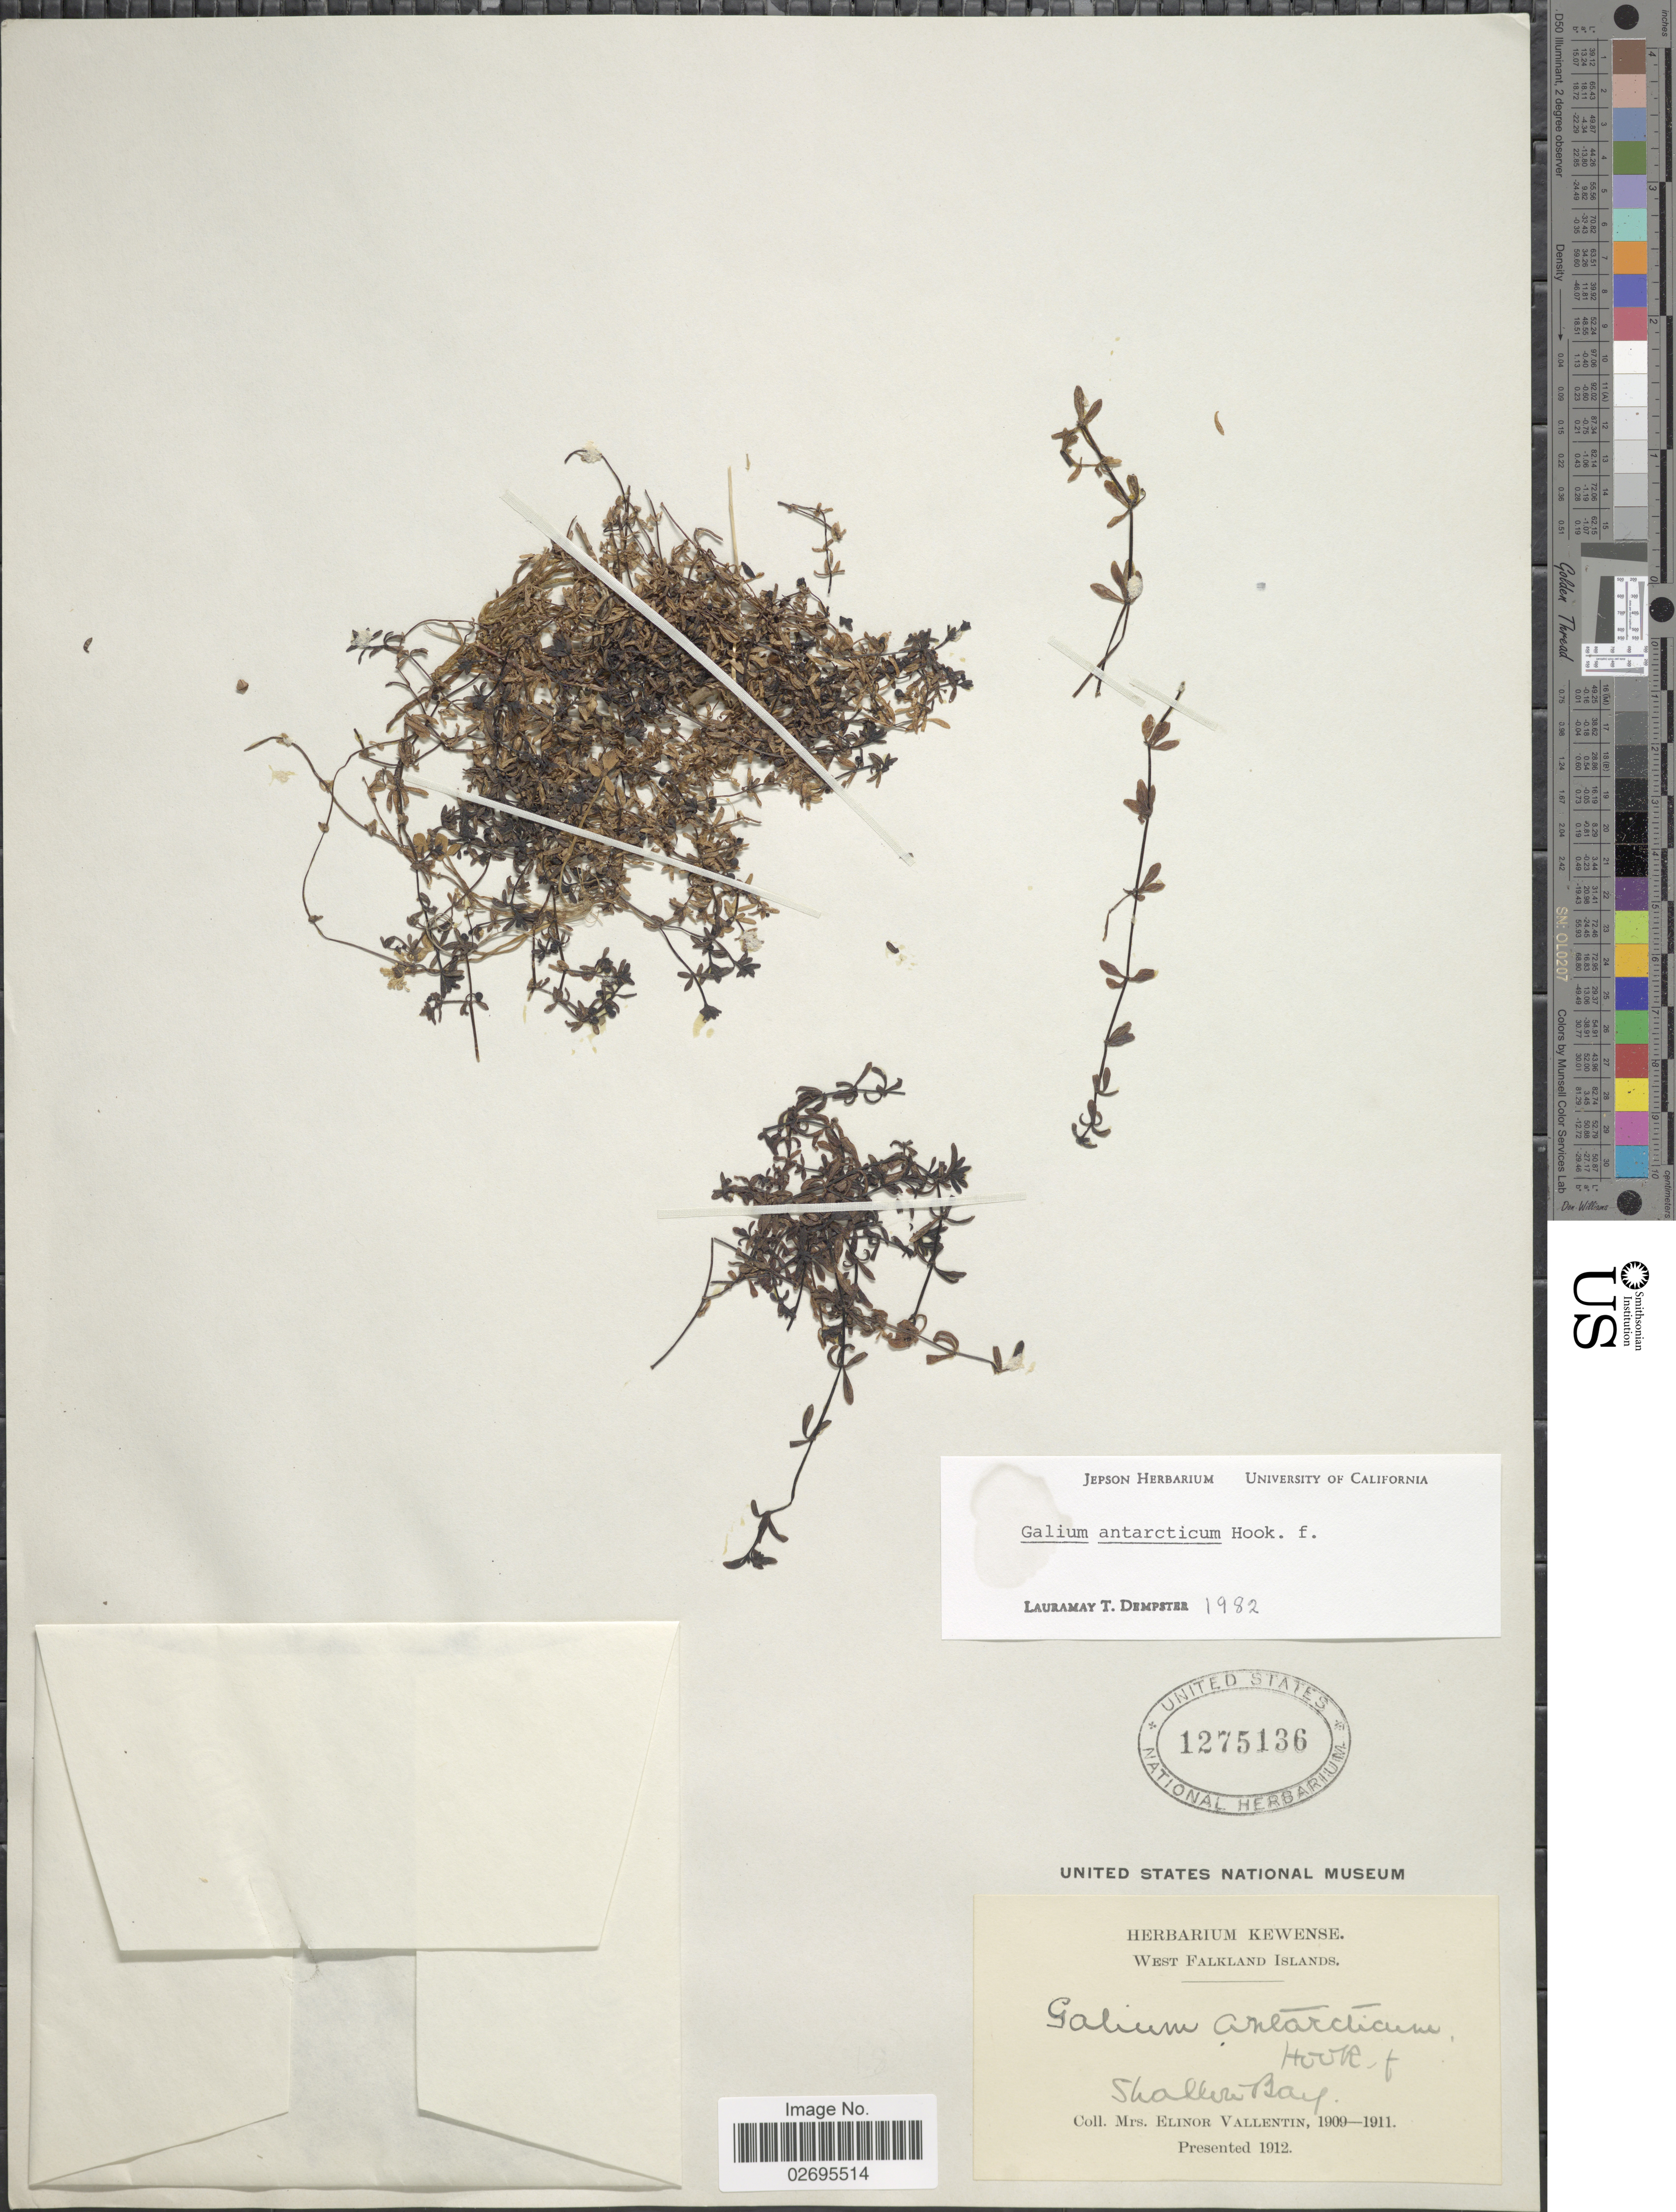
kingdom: Plantae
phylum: Tracheophyta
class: Magnoliopsida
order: Gentianales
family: Rubiaceae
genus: Galium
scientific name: Galium antarcticum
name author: Hook. f.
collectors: E. Vallentin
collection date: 1909/1911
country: Falkland Islands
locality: West Falkland Island, Shallow Bay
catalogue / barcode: US 1275136